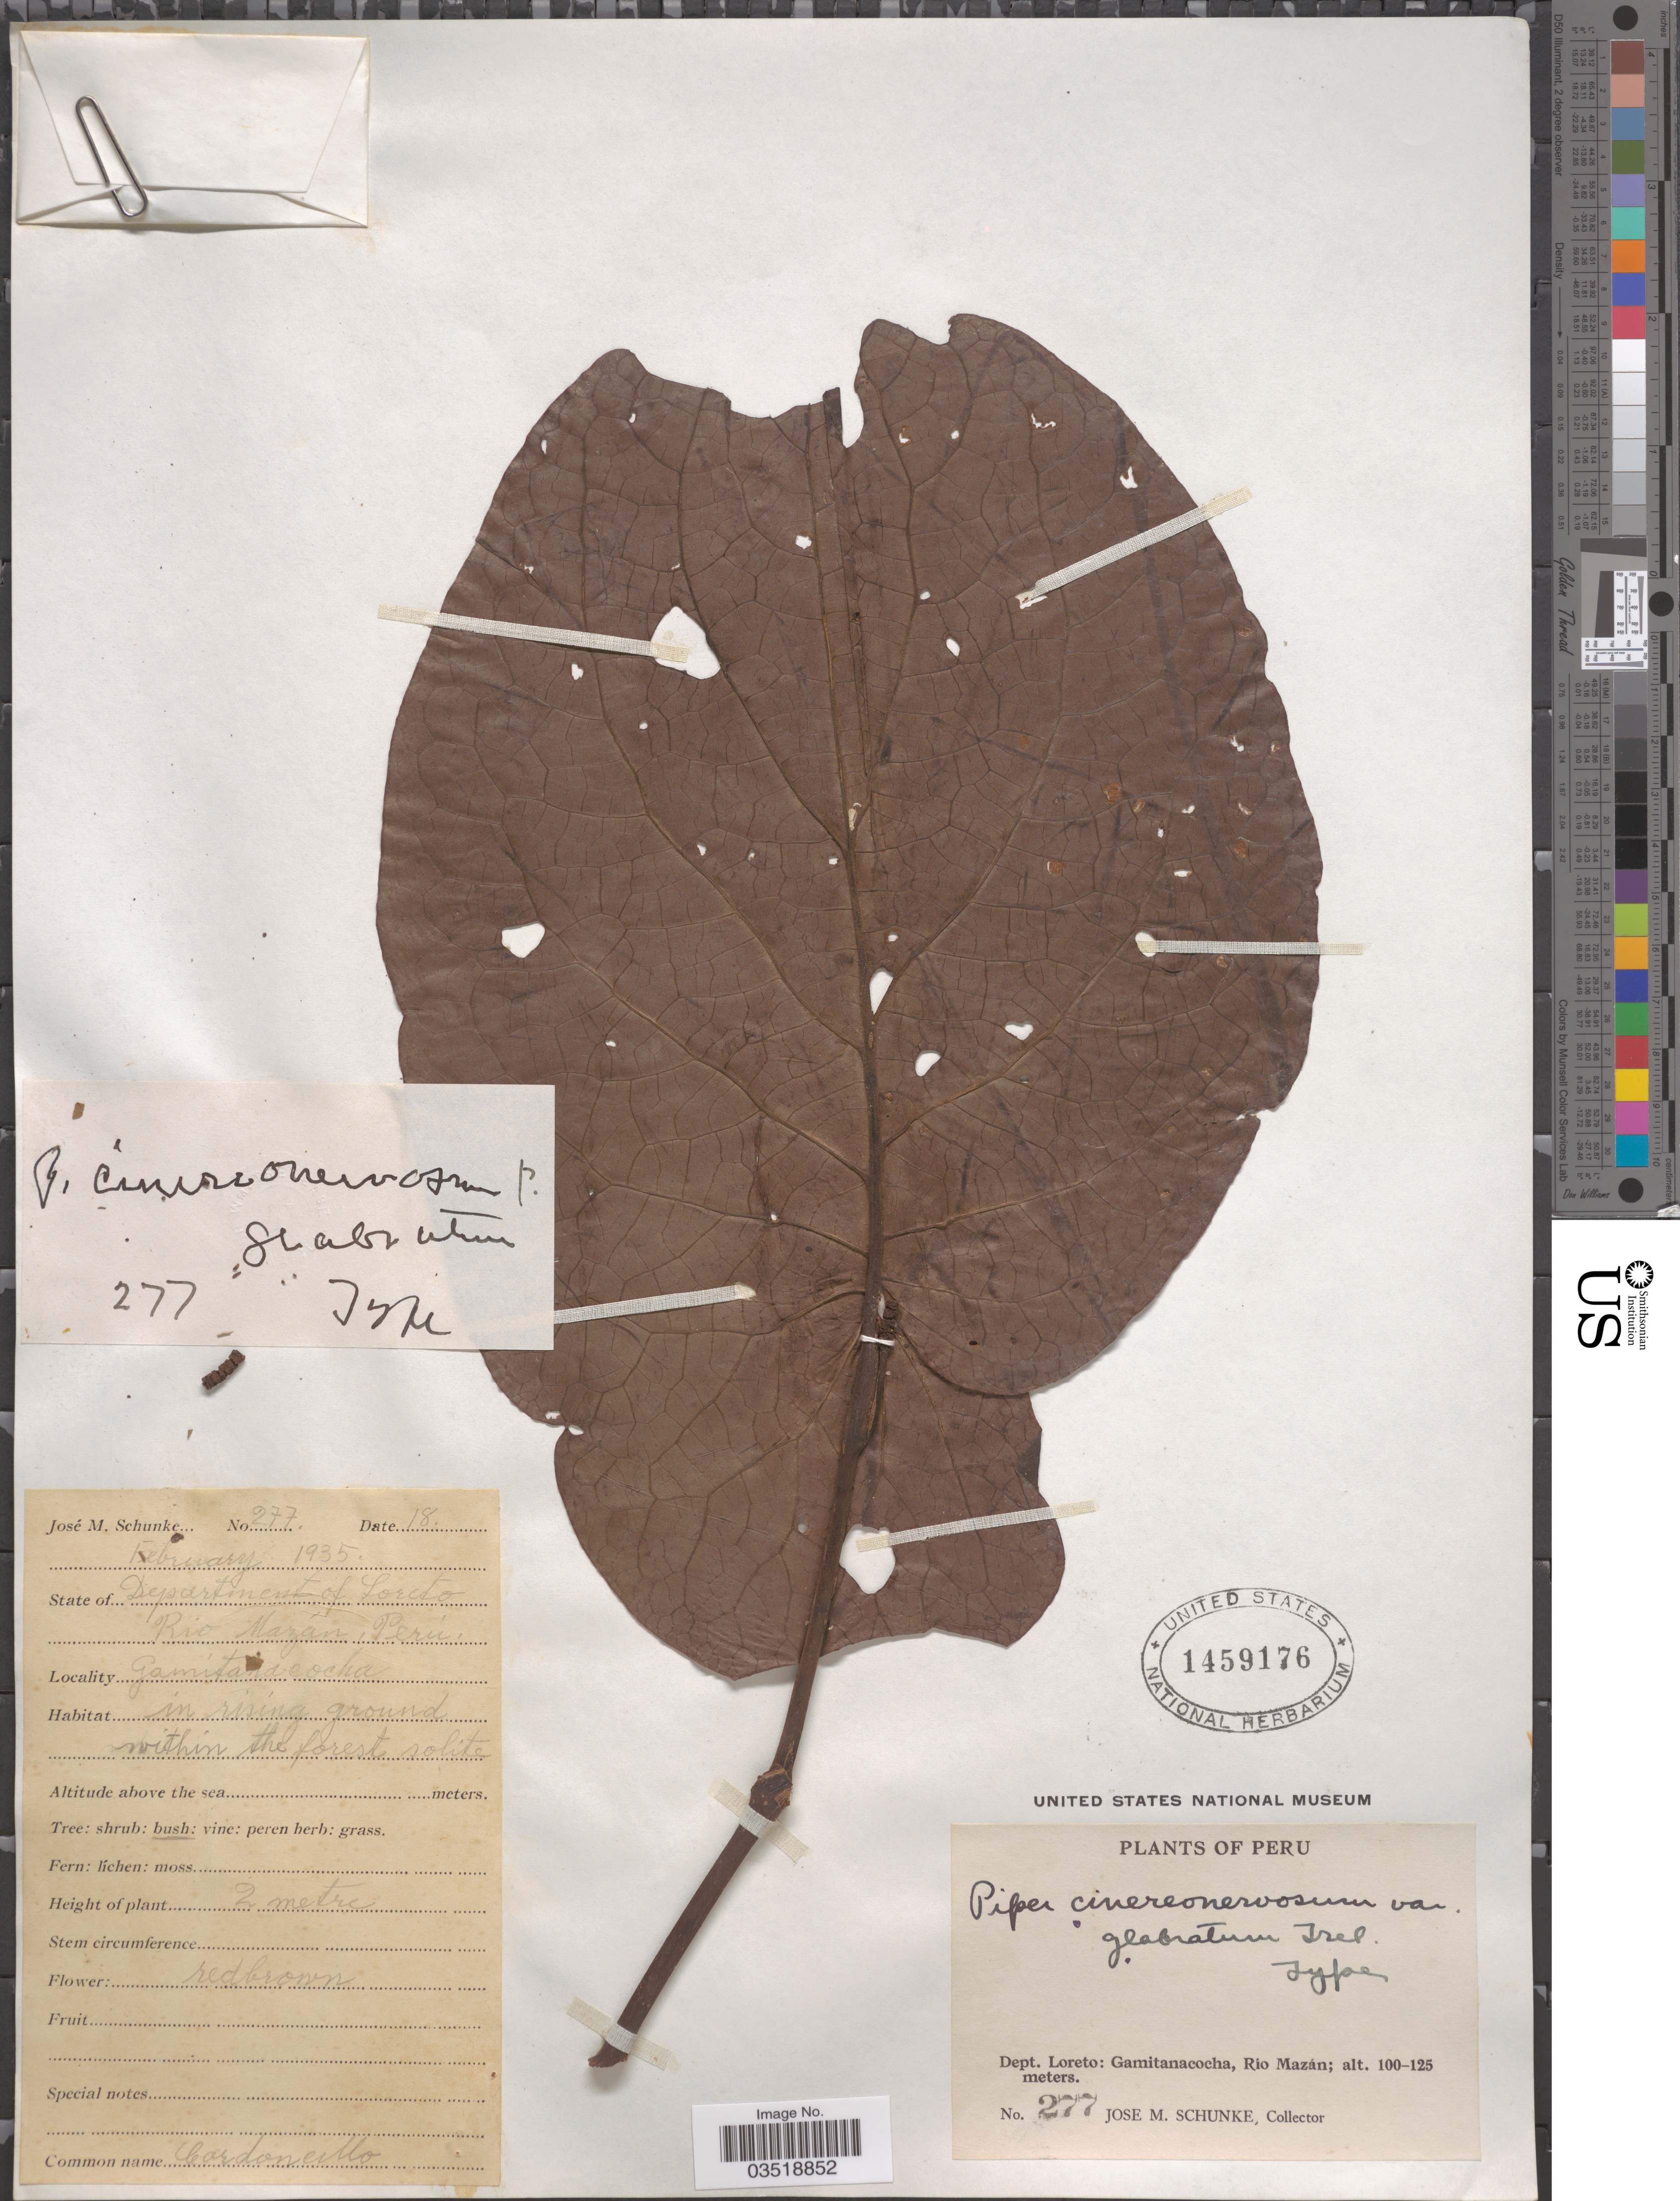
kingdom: Plantae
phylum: Tracheophyta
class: Magnoliopsida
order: Piperales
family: Piperaceae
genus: Piper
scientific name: Piper sp.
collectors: J. Schunke Vigo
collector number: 277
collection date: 1935-02-18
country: Peru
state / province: Loreto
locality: Dept. Loreto: Gamitanacocha, Río Mazán.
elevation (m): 100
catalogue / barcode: US 1459176